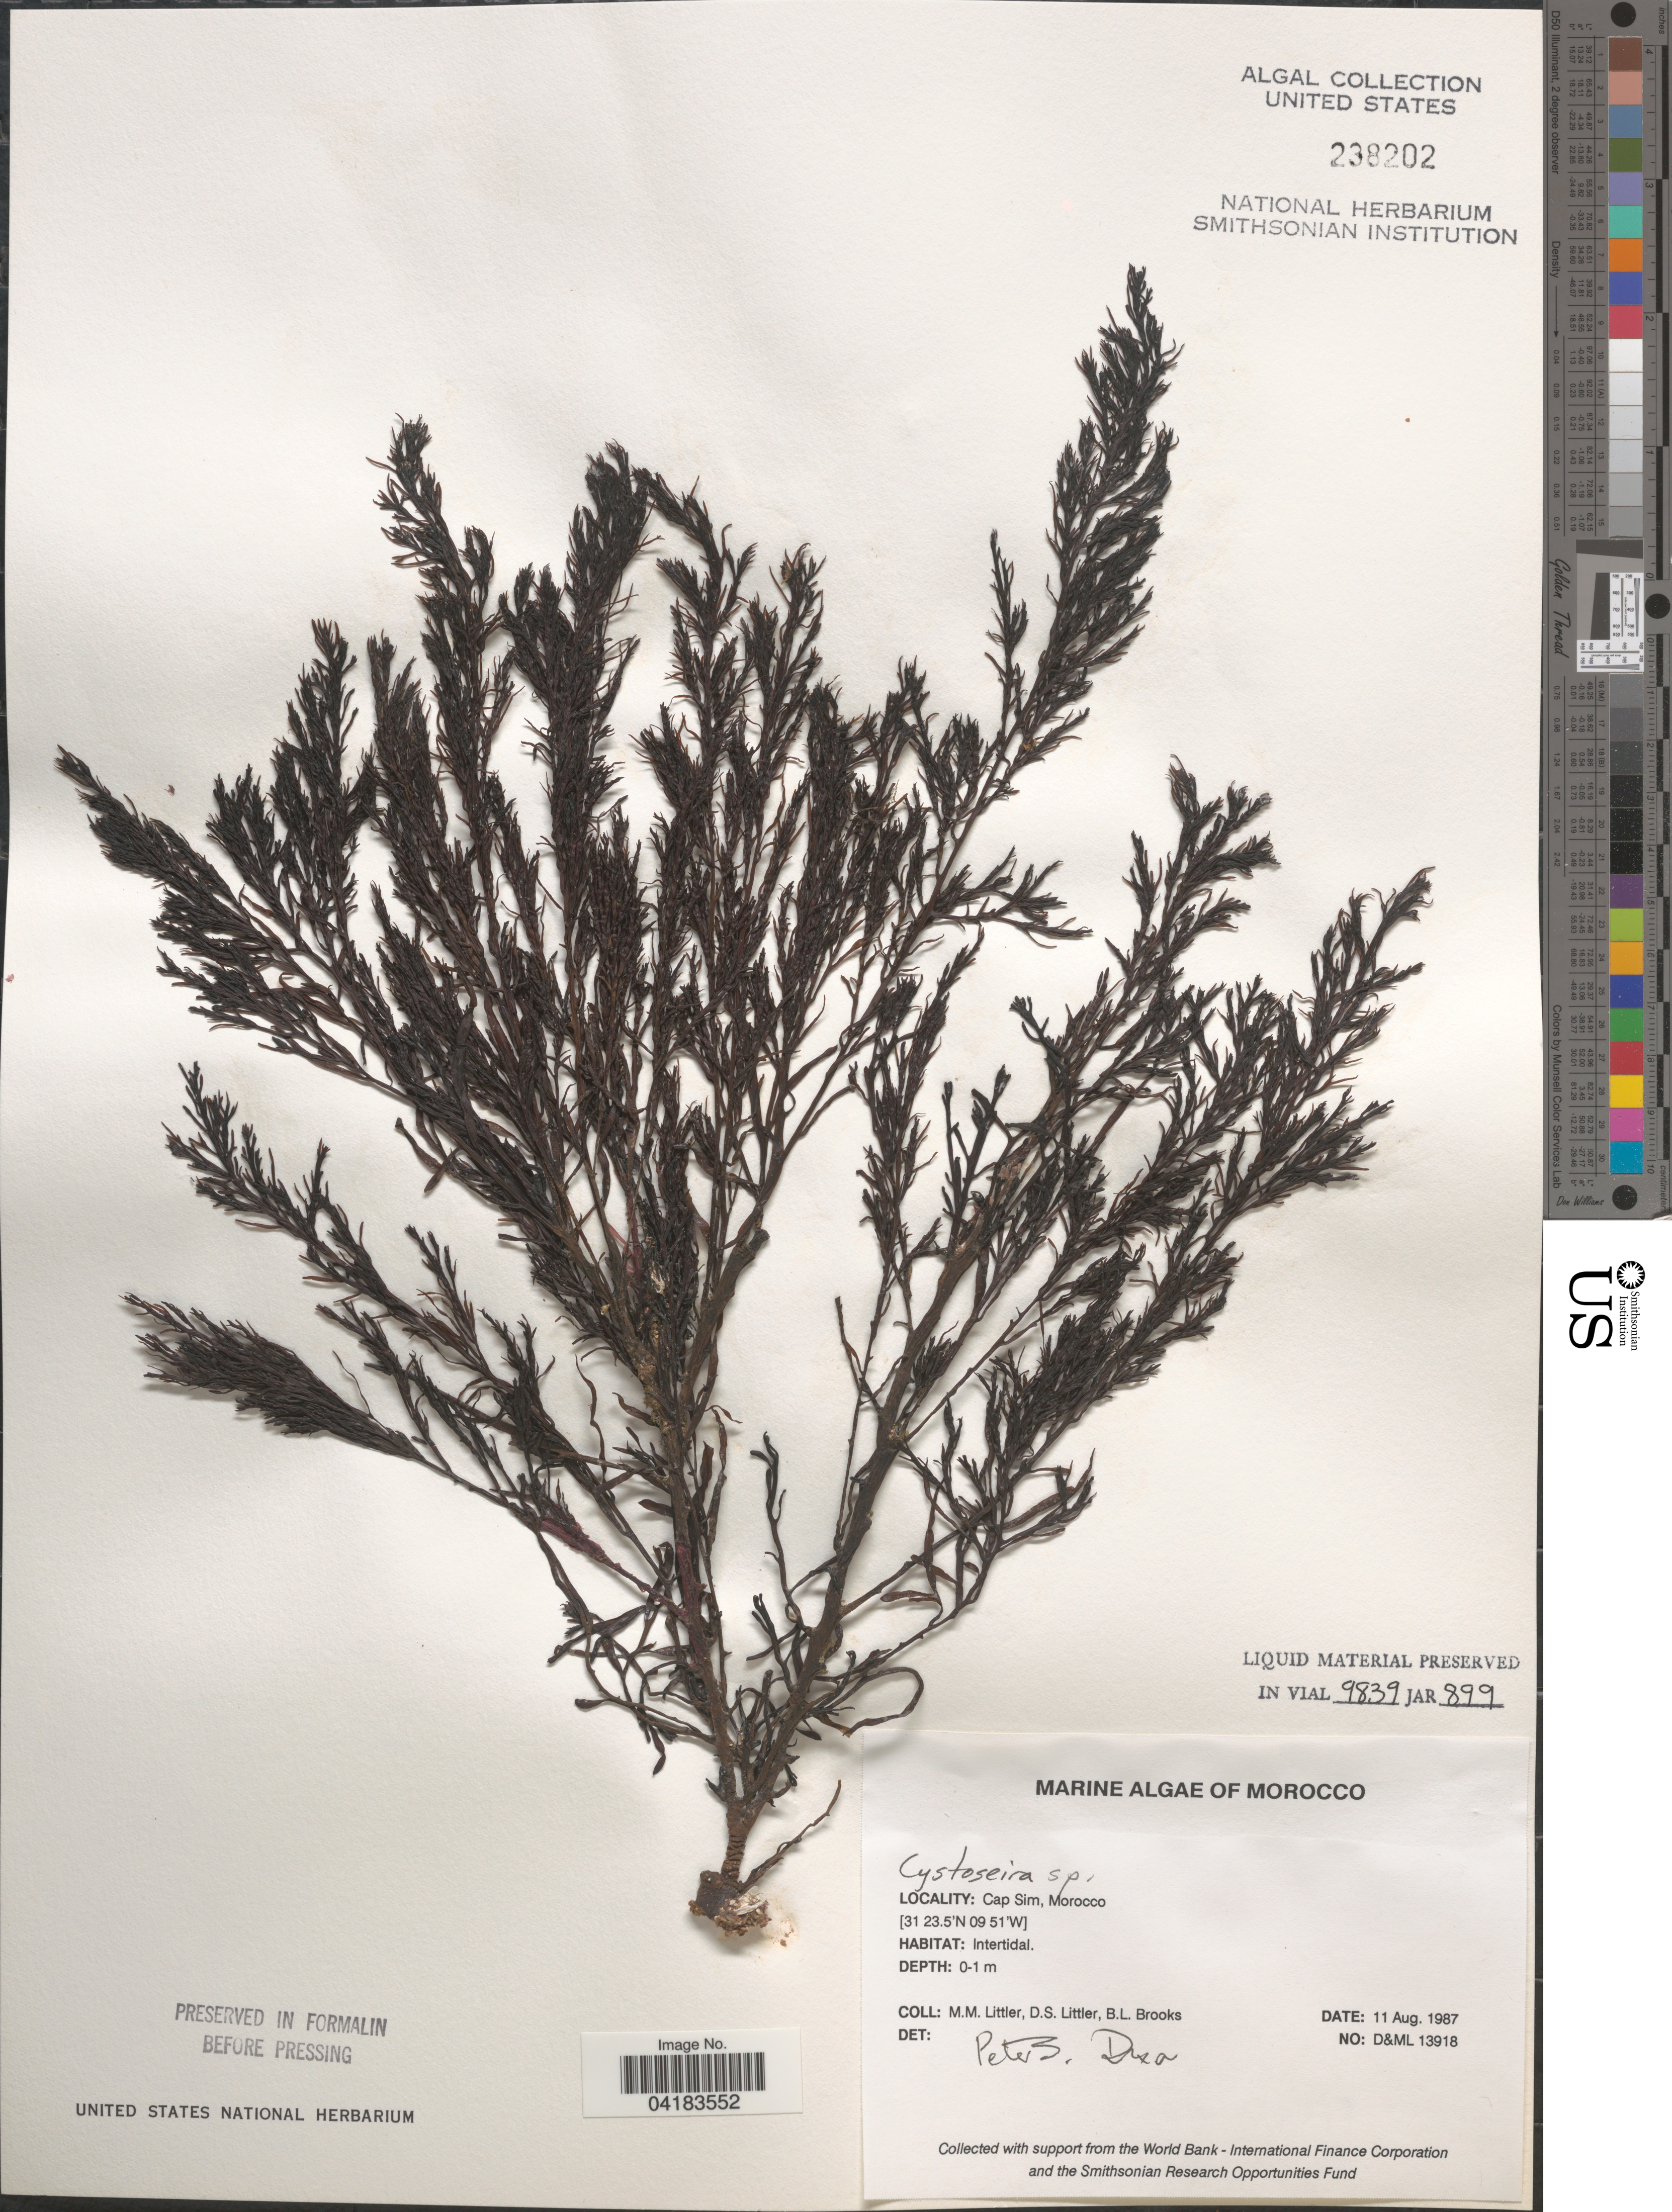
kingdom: Chromista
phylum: Ochrophyta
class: Phaeophyceae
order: Fucales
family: Sargassaceae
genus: Cystoseira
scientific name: Cystoseira sp.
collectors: D. S. Littler & B. Brooks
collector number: D&ML13918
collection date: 1987-08-11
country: Morocco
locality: Cap Sim.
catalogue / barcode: US 238202